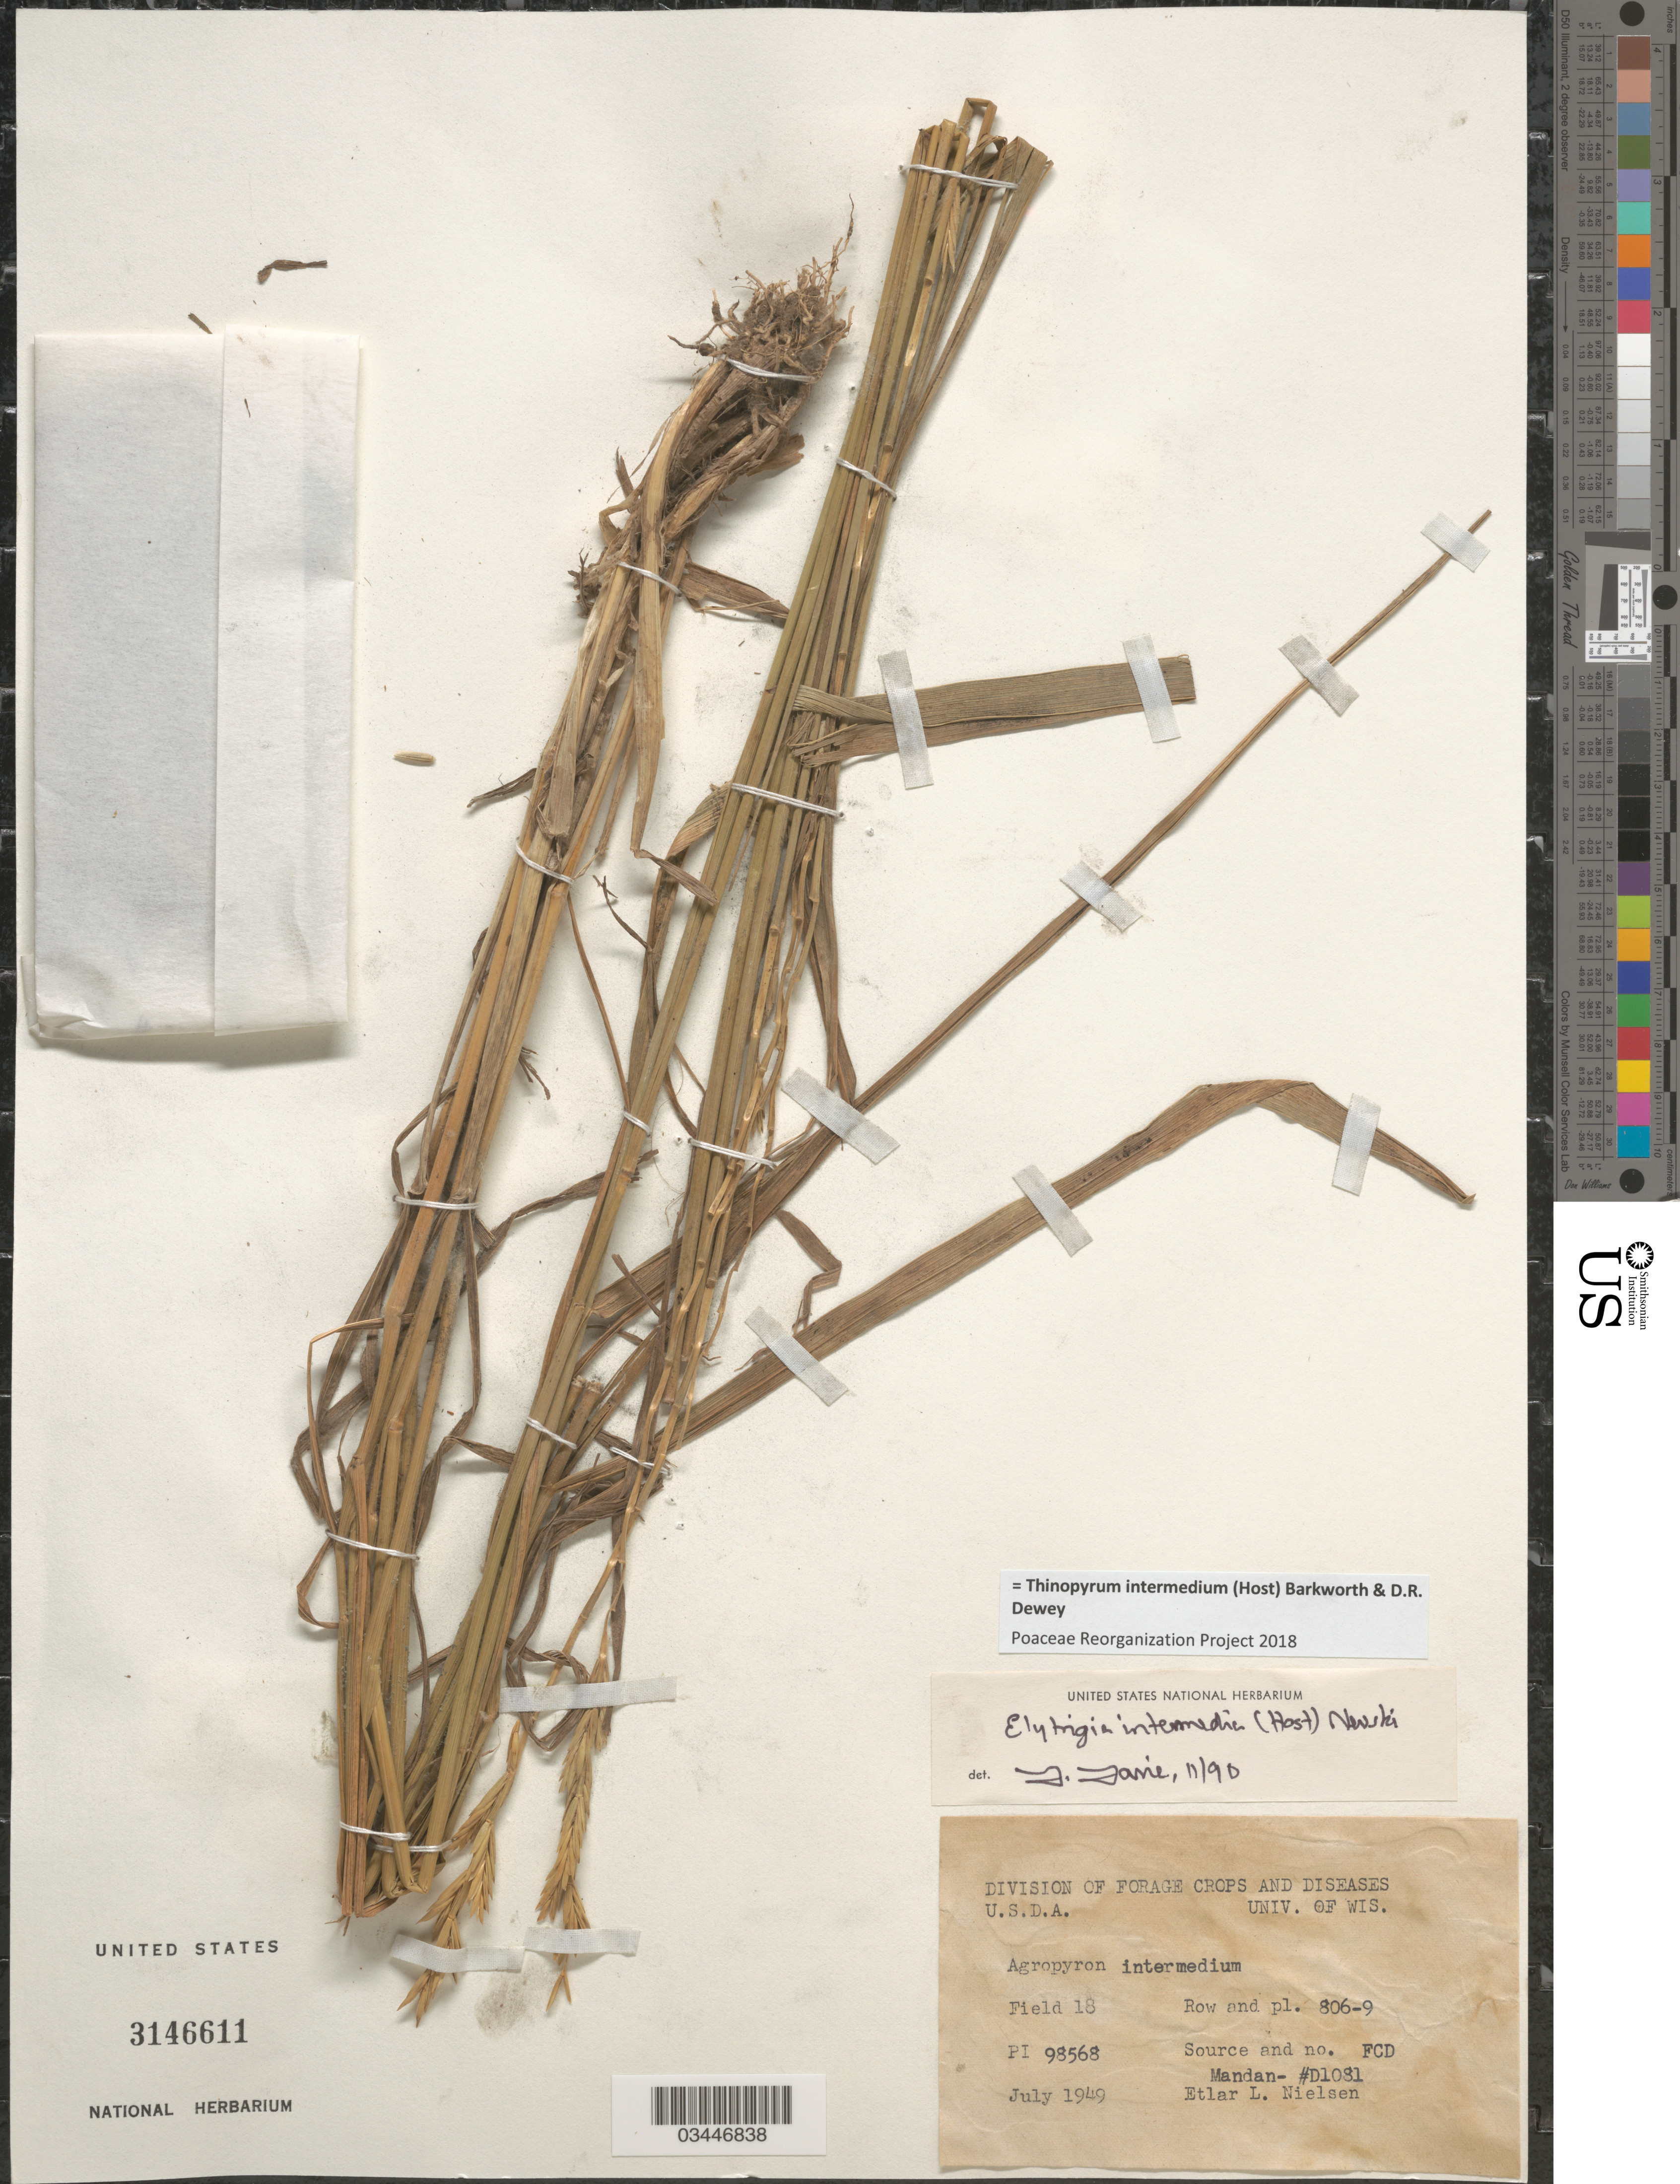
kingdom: Plantae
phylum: Tracheophyta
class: Liliopsida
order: Poales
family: Poaceae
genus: Aegilops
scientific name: Aegilops sp.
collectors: E. L. Nielsen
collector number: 98568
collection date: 1949-07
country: United States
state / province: Washington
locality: Field 18 Row and pl. 806-9.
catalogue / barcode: US 3146611